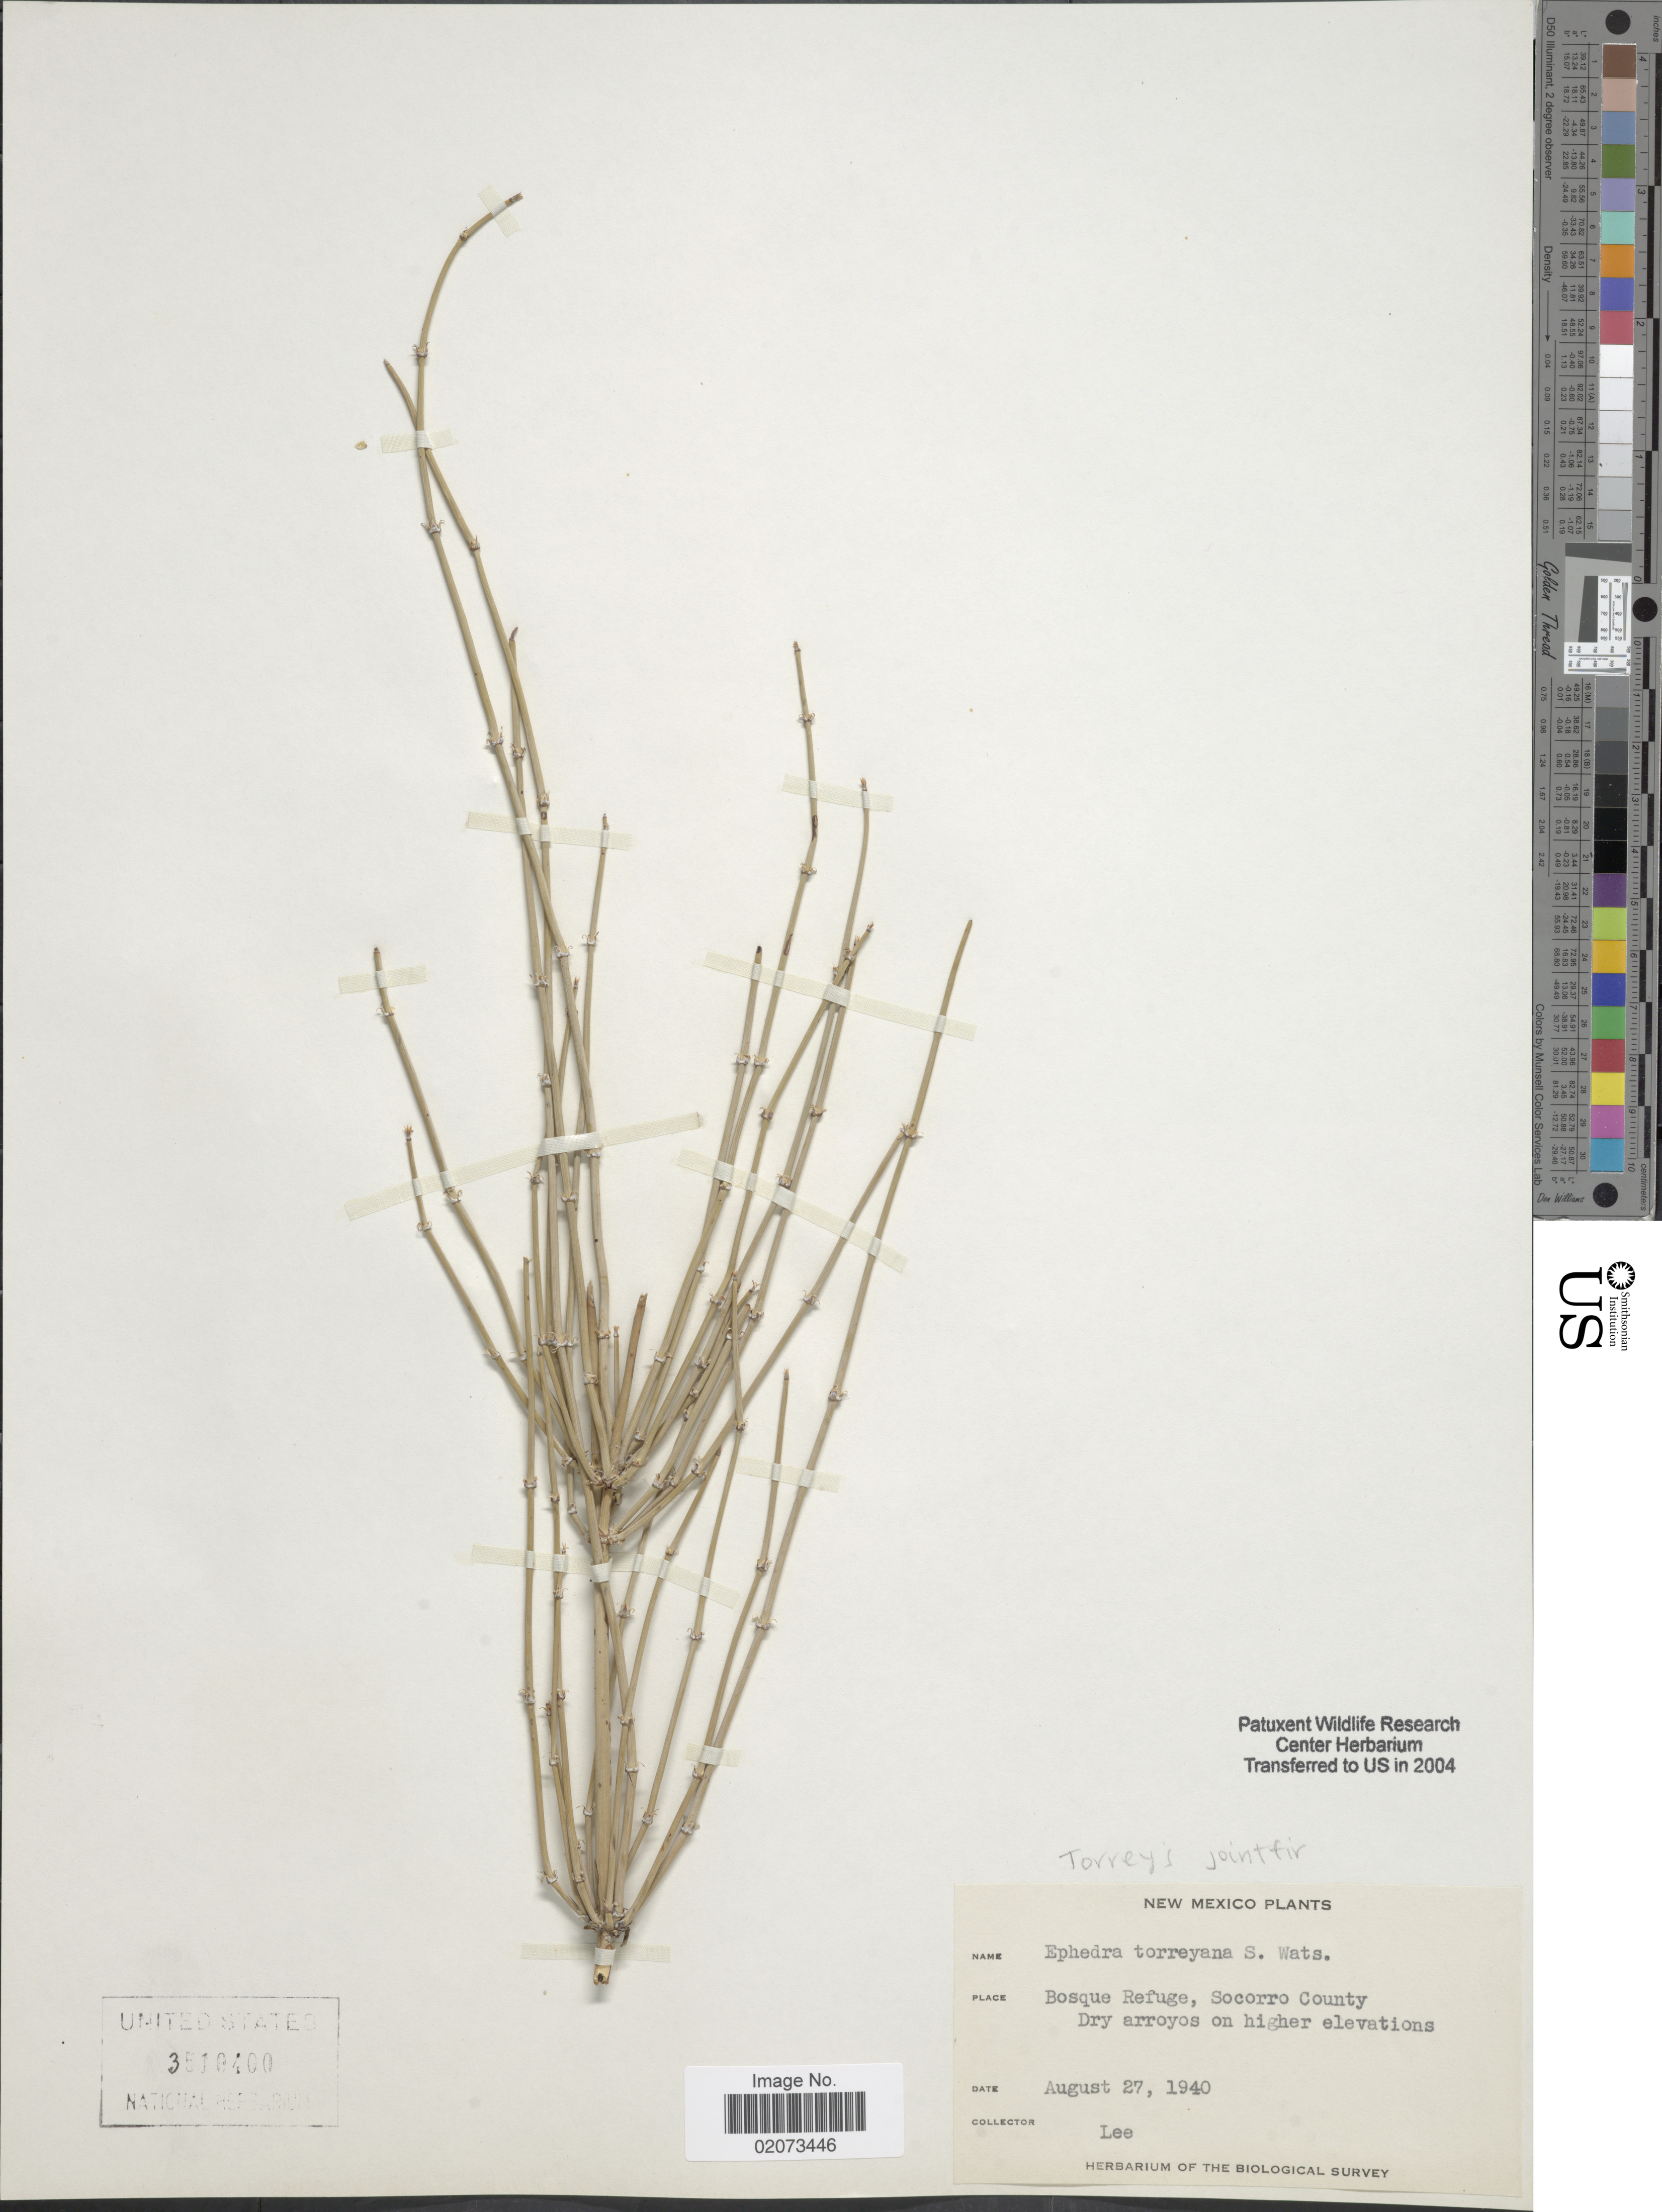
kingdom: Plantae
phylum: Tracheophyta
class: Gnetopsida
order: Ephedrales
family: Ephedraceae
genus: Ephedra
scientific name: Ephedra torreyana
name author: S. Watson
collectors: -. Lee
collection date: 1940-08-27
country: United States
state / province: New Mexico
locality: New Mexico, Bosque Refuge, Socorro county.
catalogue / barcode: US 3510400